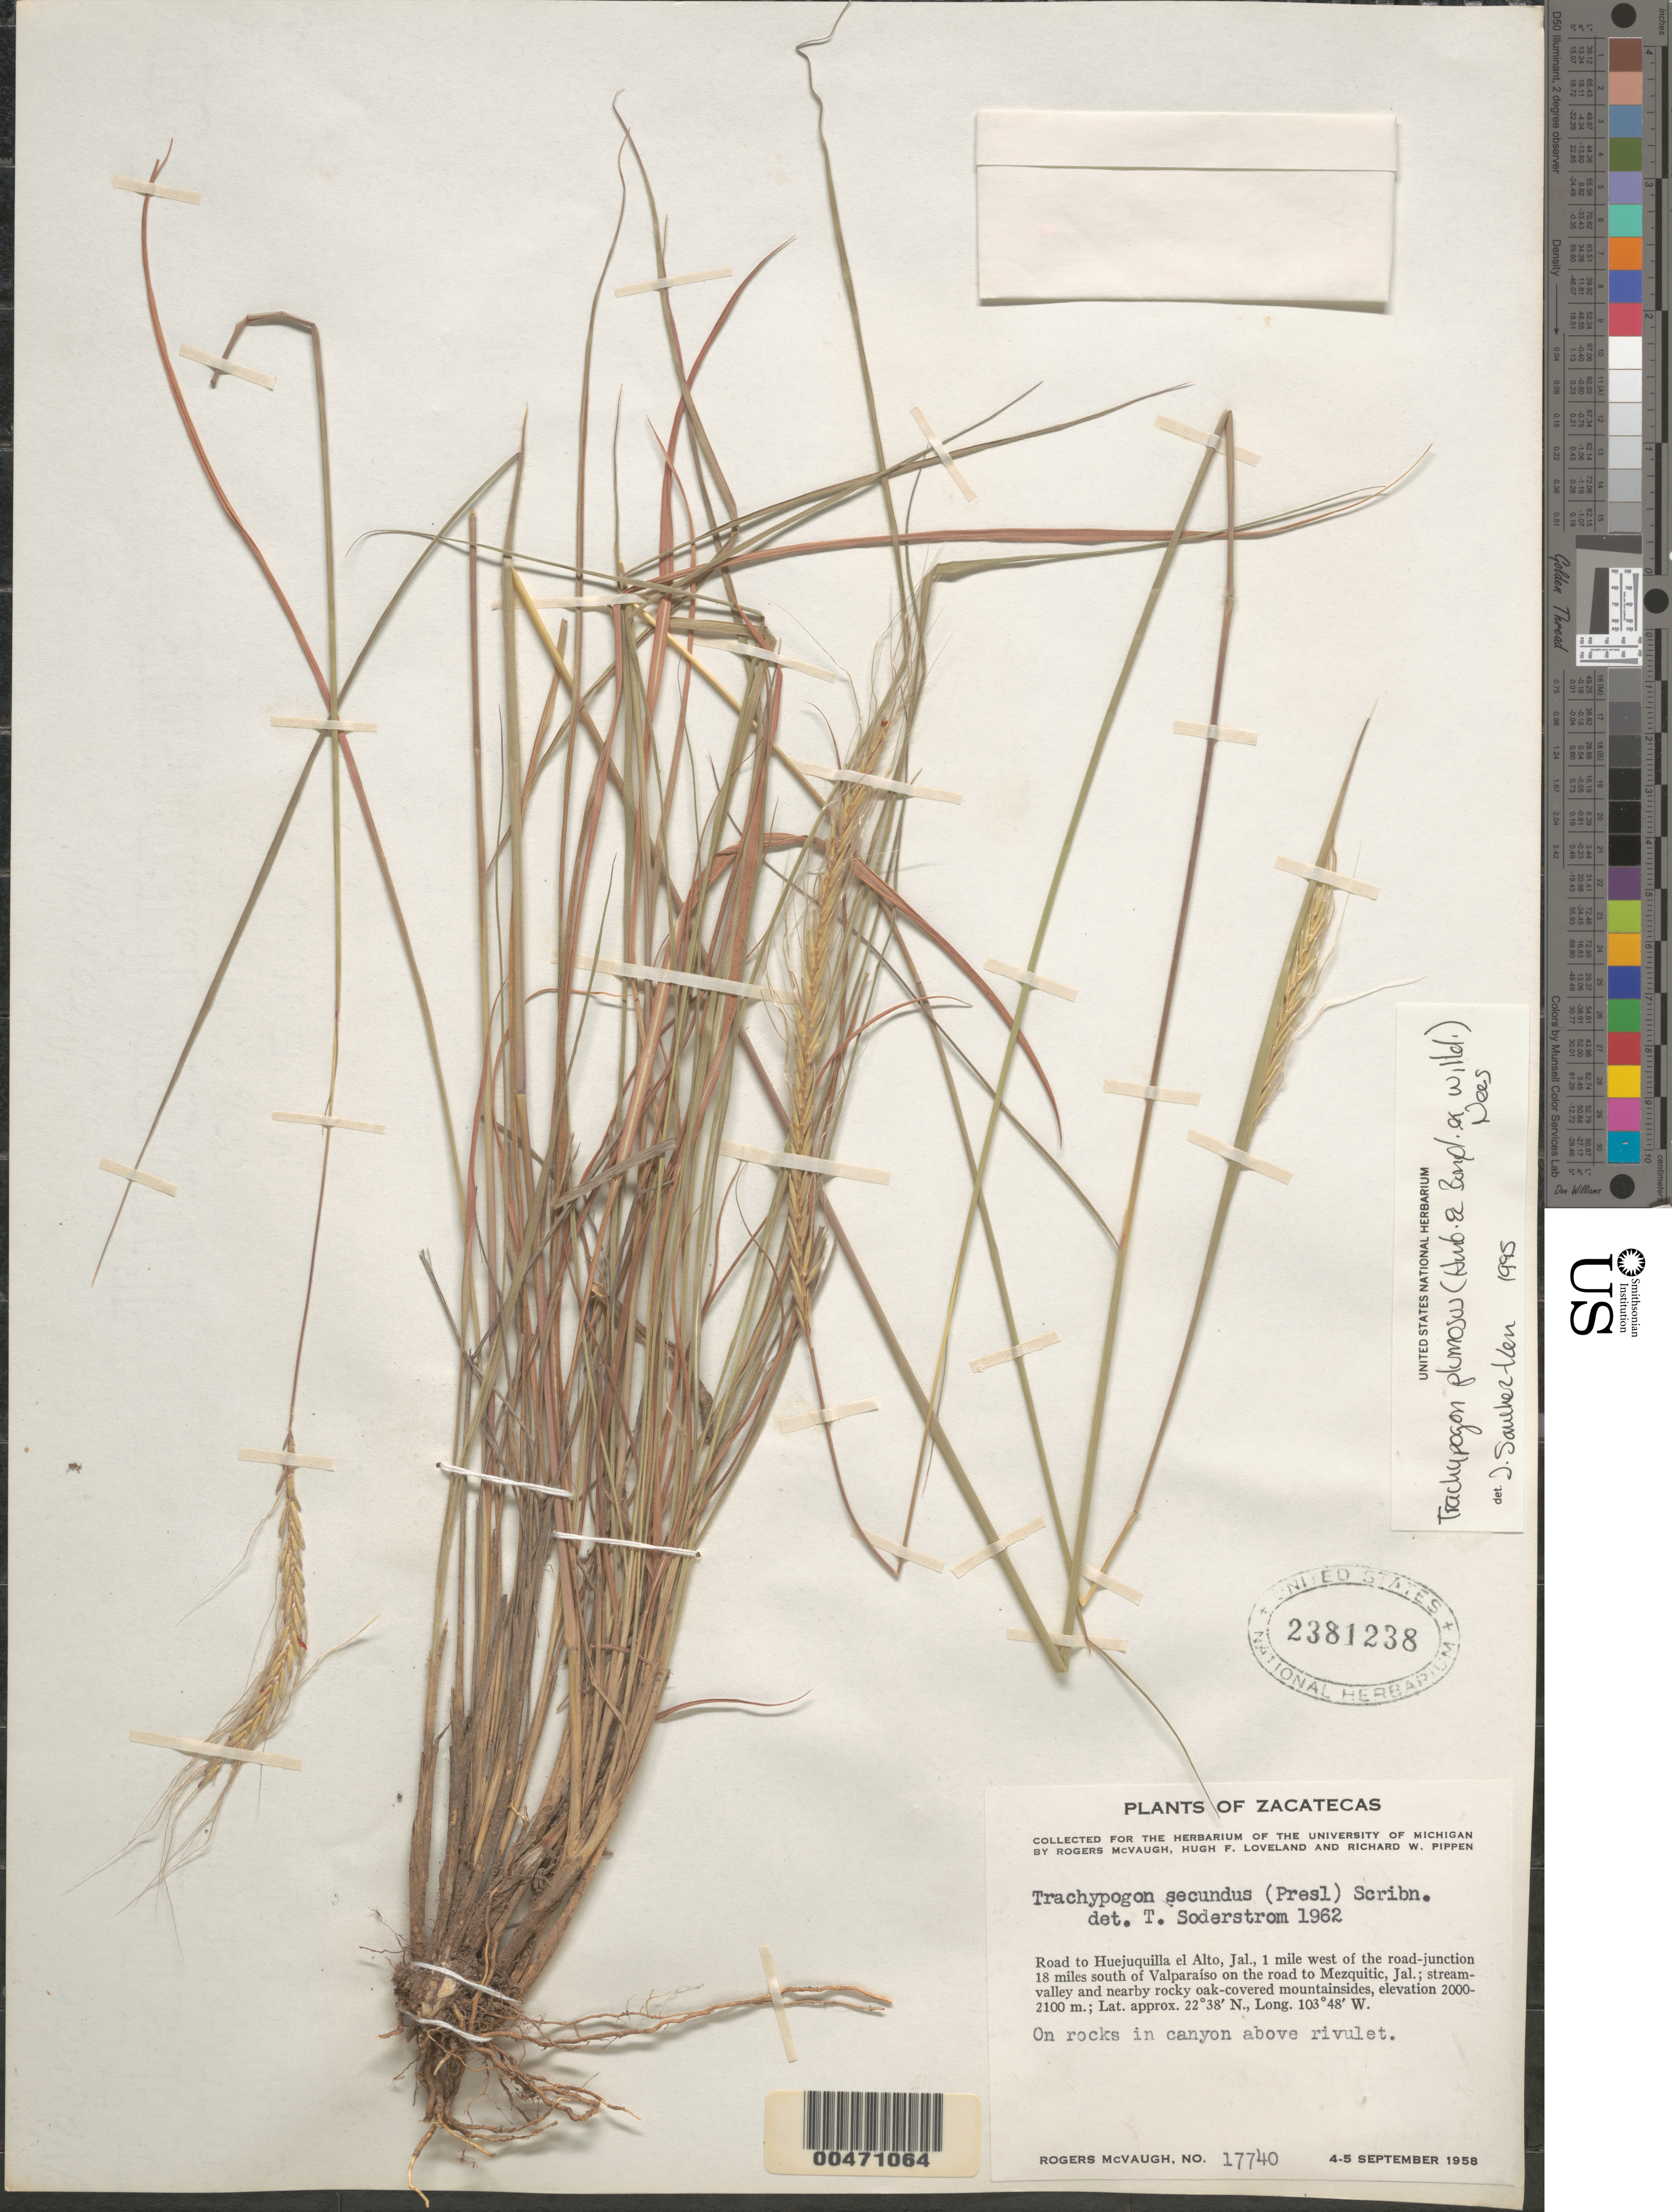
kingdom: Plantae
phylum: Tracheophyta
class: Liliopsida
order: Poales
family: Poaceae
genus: Trachypogon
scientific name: Trachypogon plumosus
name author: (Humb. & Bonpl.) Nees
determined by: Sánchez-Ken, J. G.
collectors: R. McVaugh, H. Loveland & R. W. Pippen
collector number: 17740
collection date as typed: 4 Sep 1958 to 5 Sep 1958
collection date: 1958-09-04/1958-09-05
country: Mexico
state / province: Zacatecas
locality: Rd to Huejuquilla el Alto, Jal., 1 mi W of the rd-jct 18 mi S of Valparaíso on the rd to Mezquitic, Jal.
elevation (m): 2000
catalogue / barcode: US 2381238